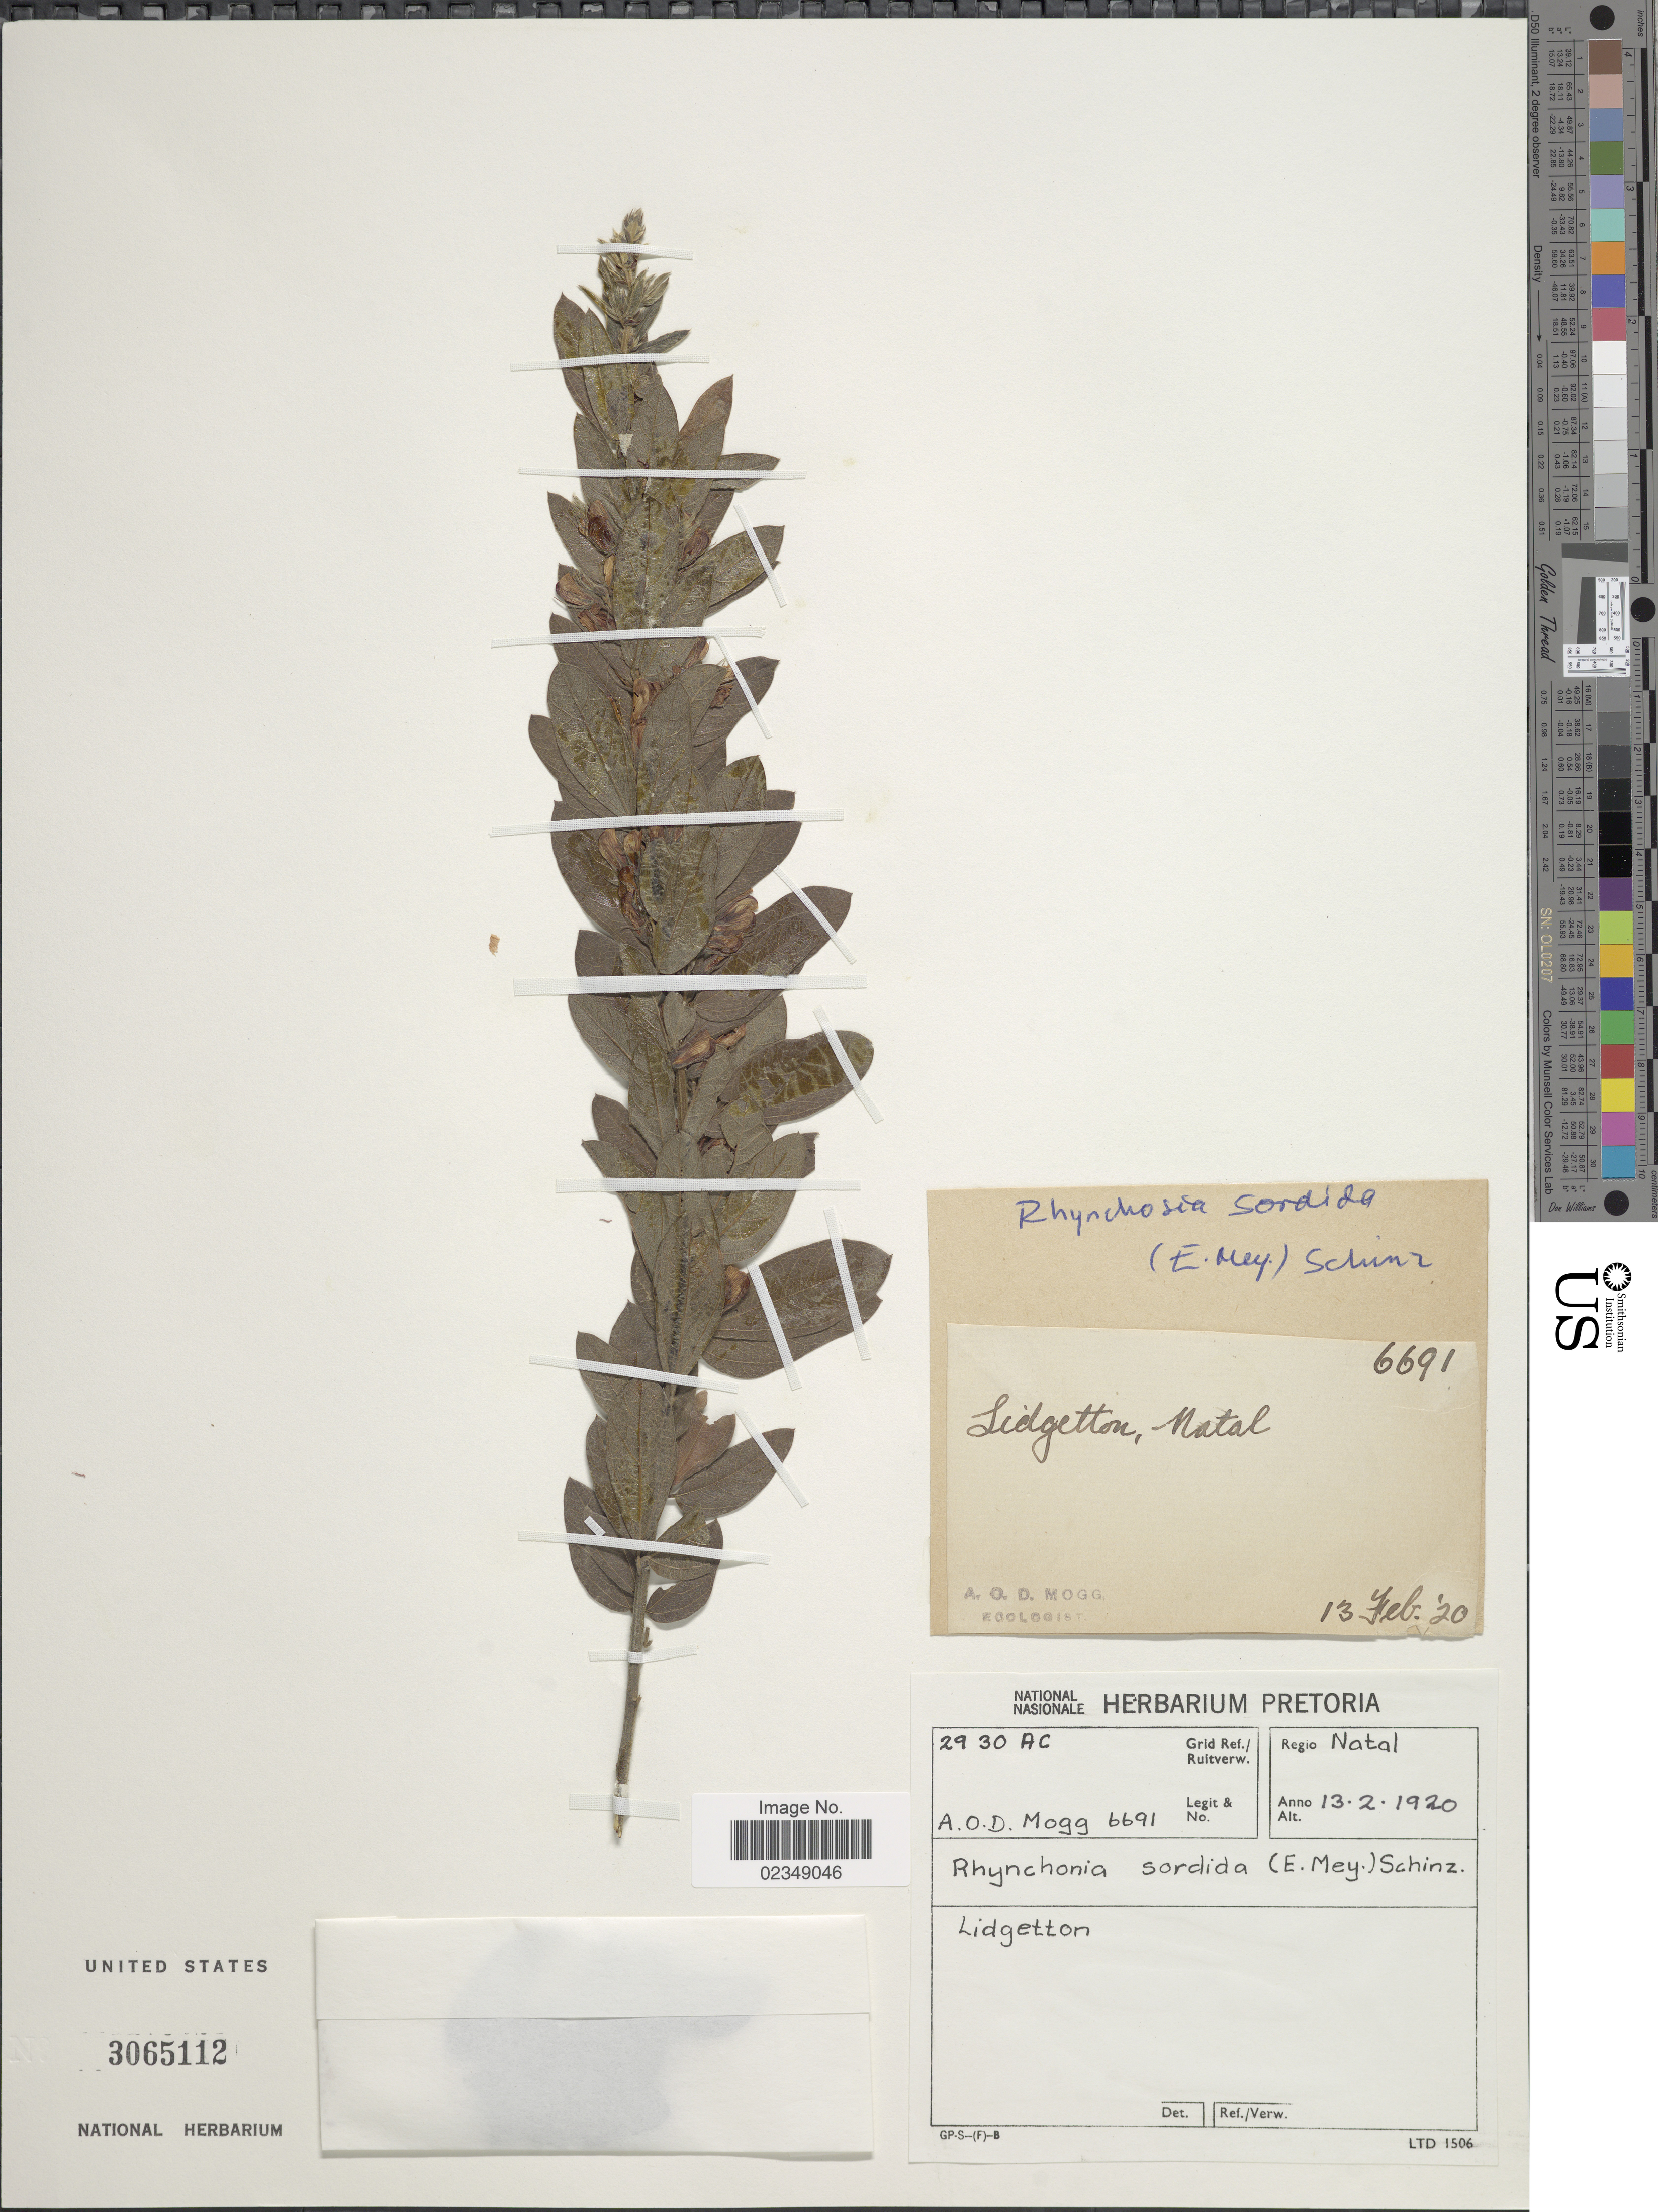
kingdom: Plantae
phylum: Tracheophyta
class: Magnoliopsida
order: Fabales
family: Fabaceae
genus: Rhynchosia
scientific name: Rhynchosia sordida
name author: (E. Mey.) Schinz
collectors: A. O. Mogg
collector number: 6691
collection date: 1920-02-13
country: South Africa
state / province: KwaZulu-Natal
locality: Regio Natal, Lidgetton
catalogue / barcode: US 3065112